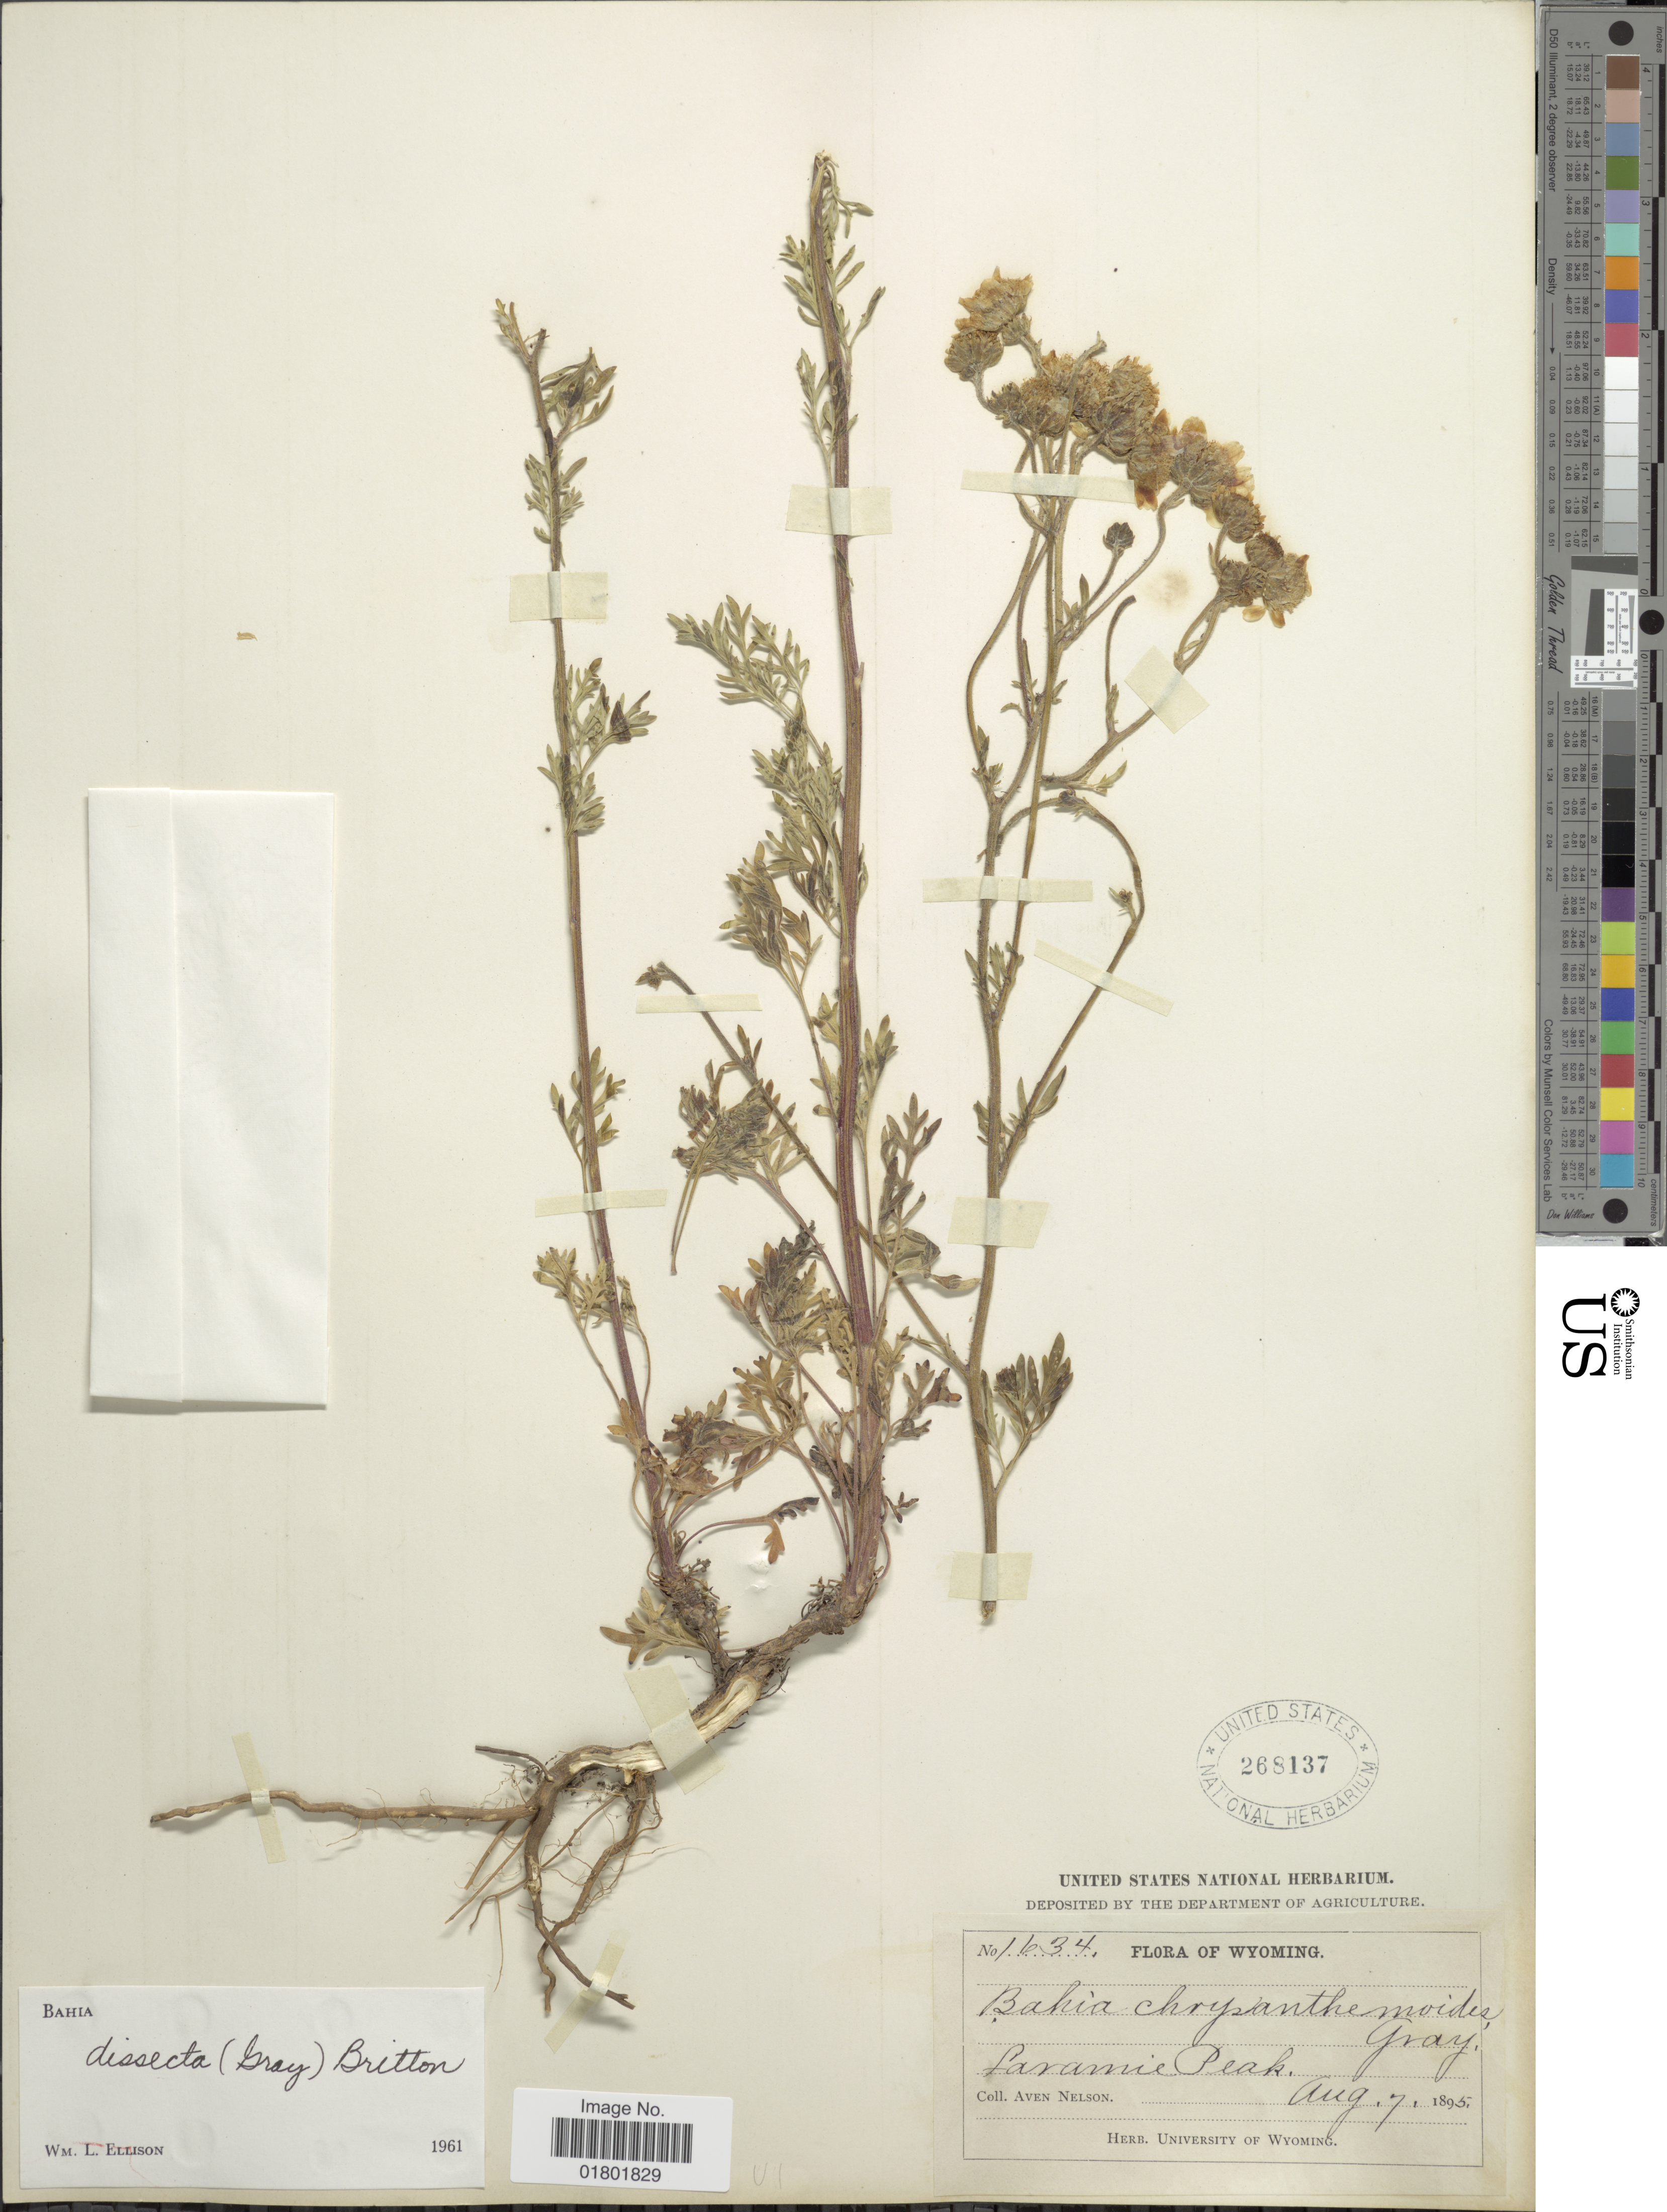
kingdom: Plantae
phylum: Tracheophyta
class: Magnoliopsida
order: Asterales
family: Asteraceae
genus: Bahia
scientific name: Bahia dissecta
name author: (A. Gray) Britton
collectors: A. Nelson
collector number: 1634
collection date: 1895-08-07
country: United States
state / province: Wyoming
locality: Laramie Peak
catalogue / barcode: US 268137